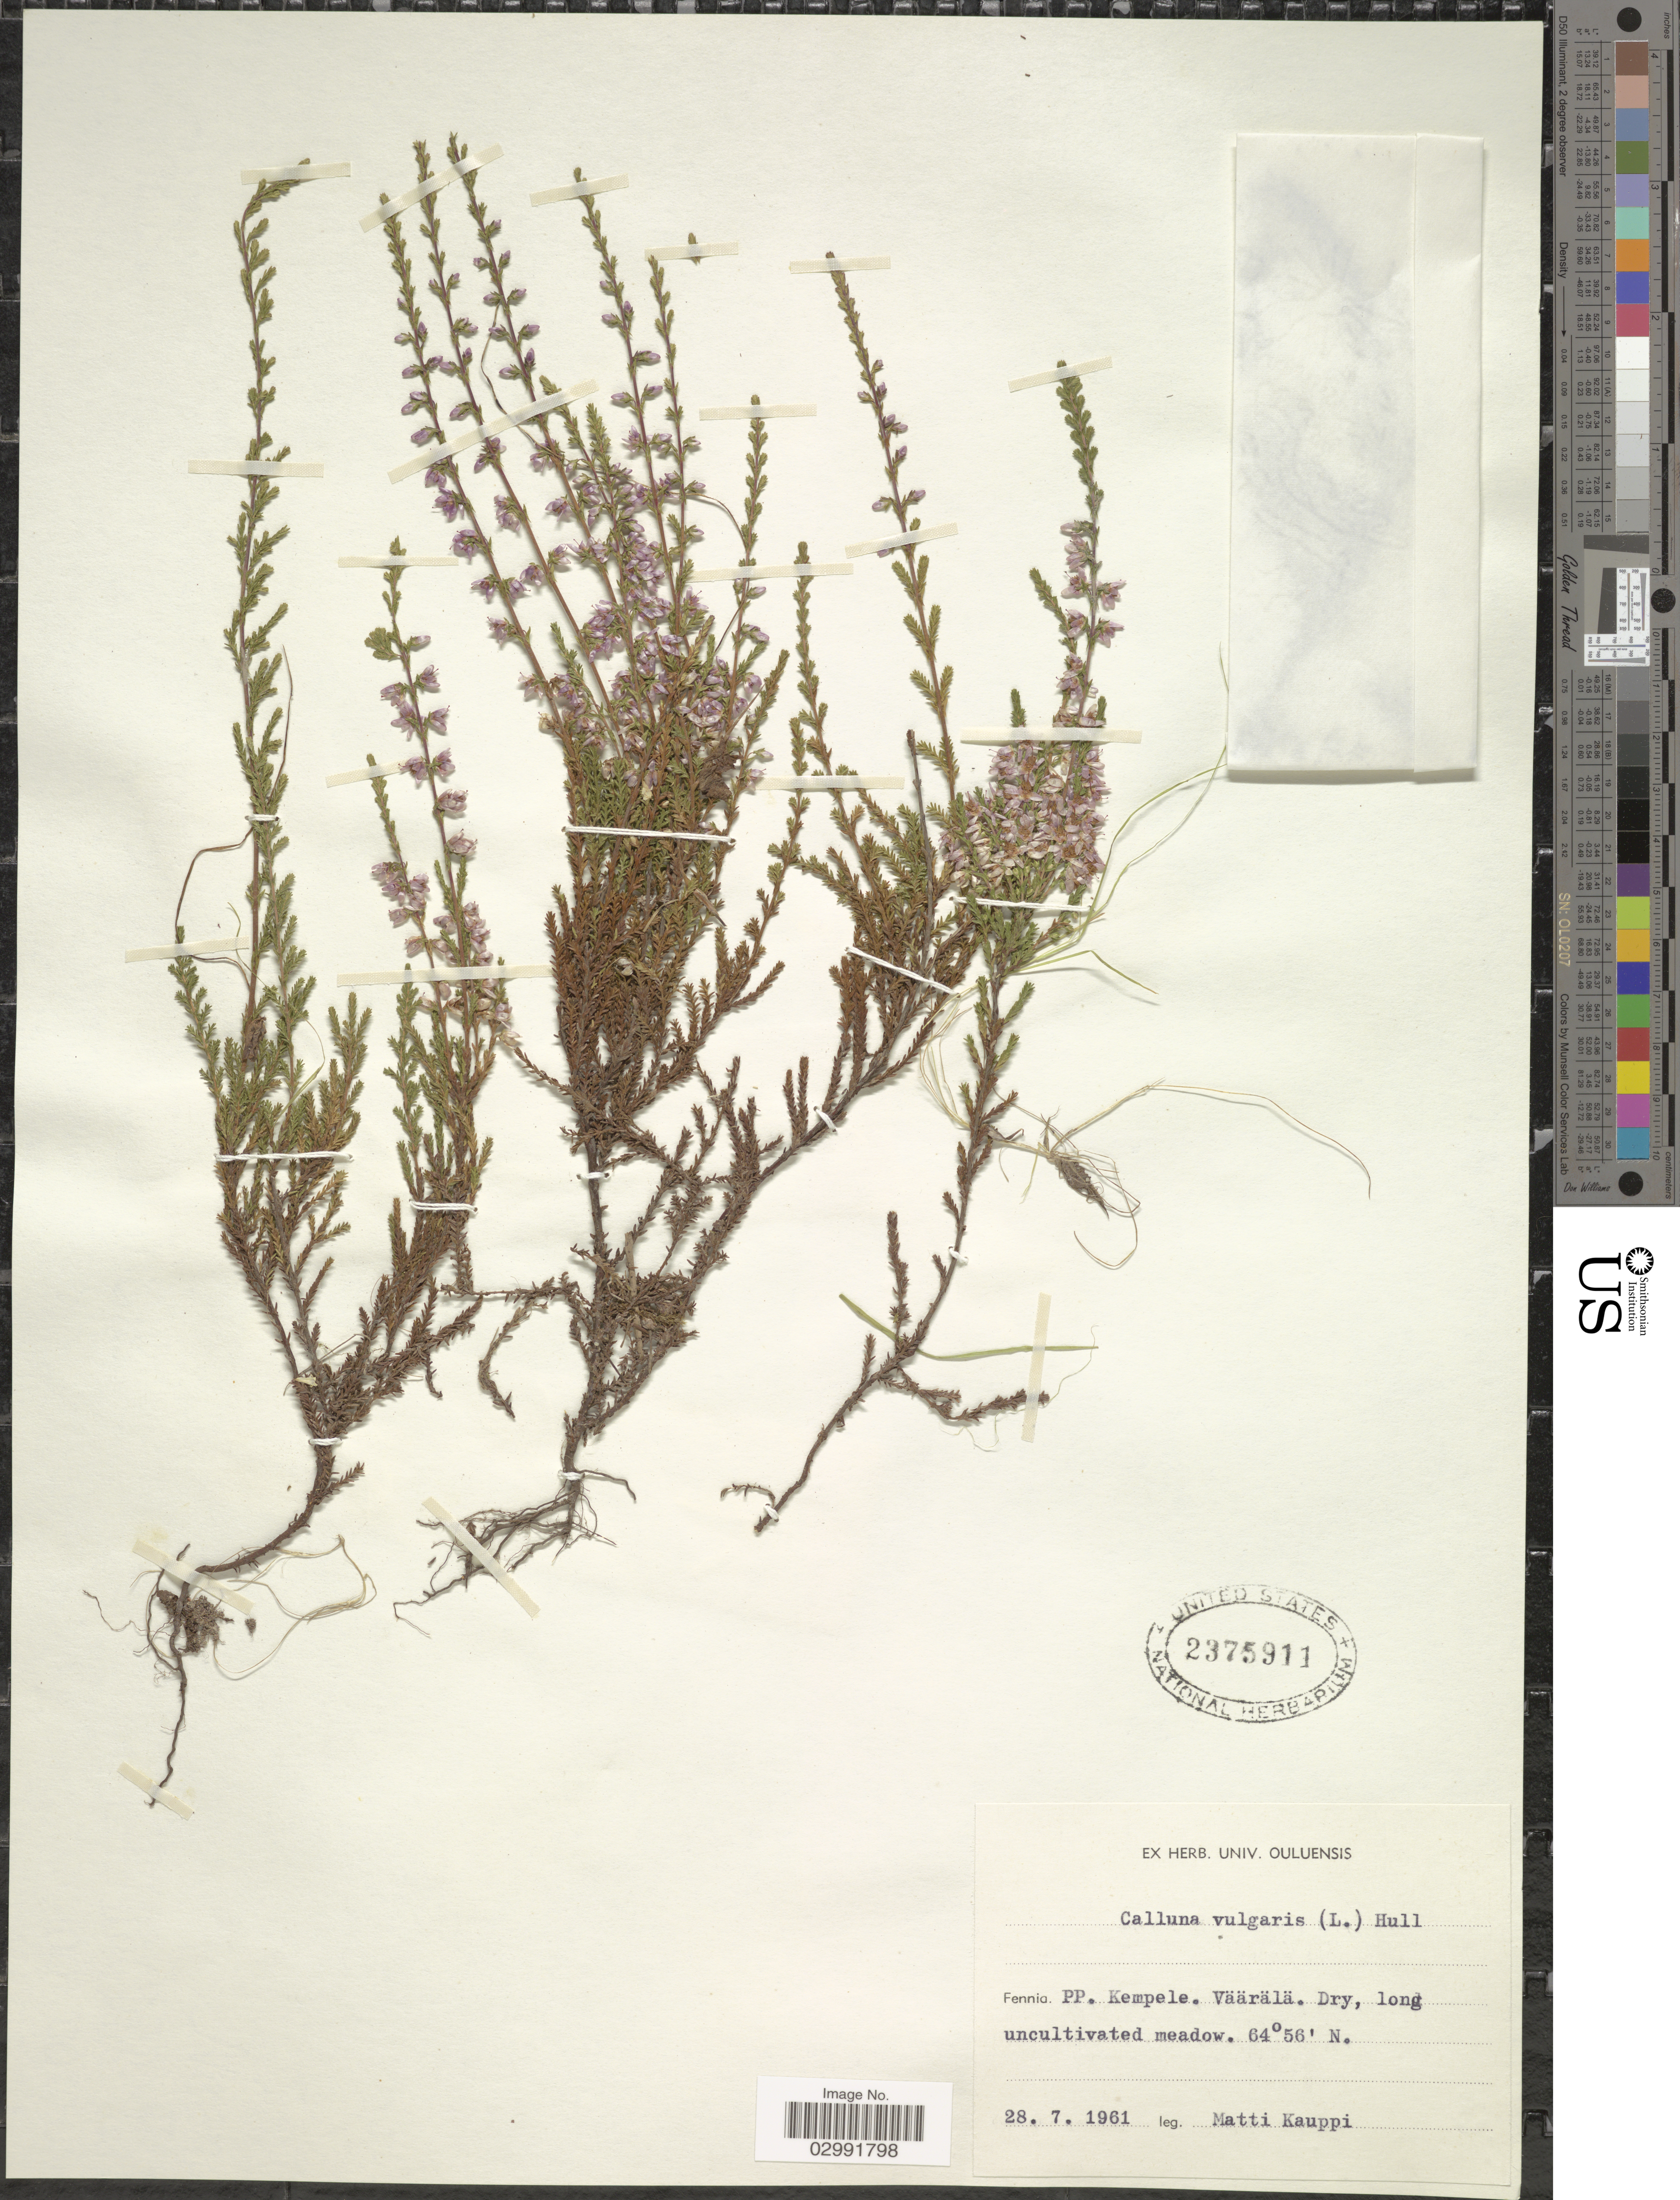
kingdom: Plantae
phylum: Tracheophyta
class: Magnoliopsida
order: Ericales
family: Ericaceae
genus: Calluna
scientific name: Calluna vulgaris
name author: (L.) Hull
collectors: M. Kauppi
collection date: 1961-07-28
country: Finland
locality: Fennia. PP. Kempele. Väärälä.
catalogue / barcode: US 2375911